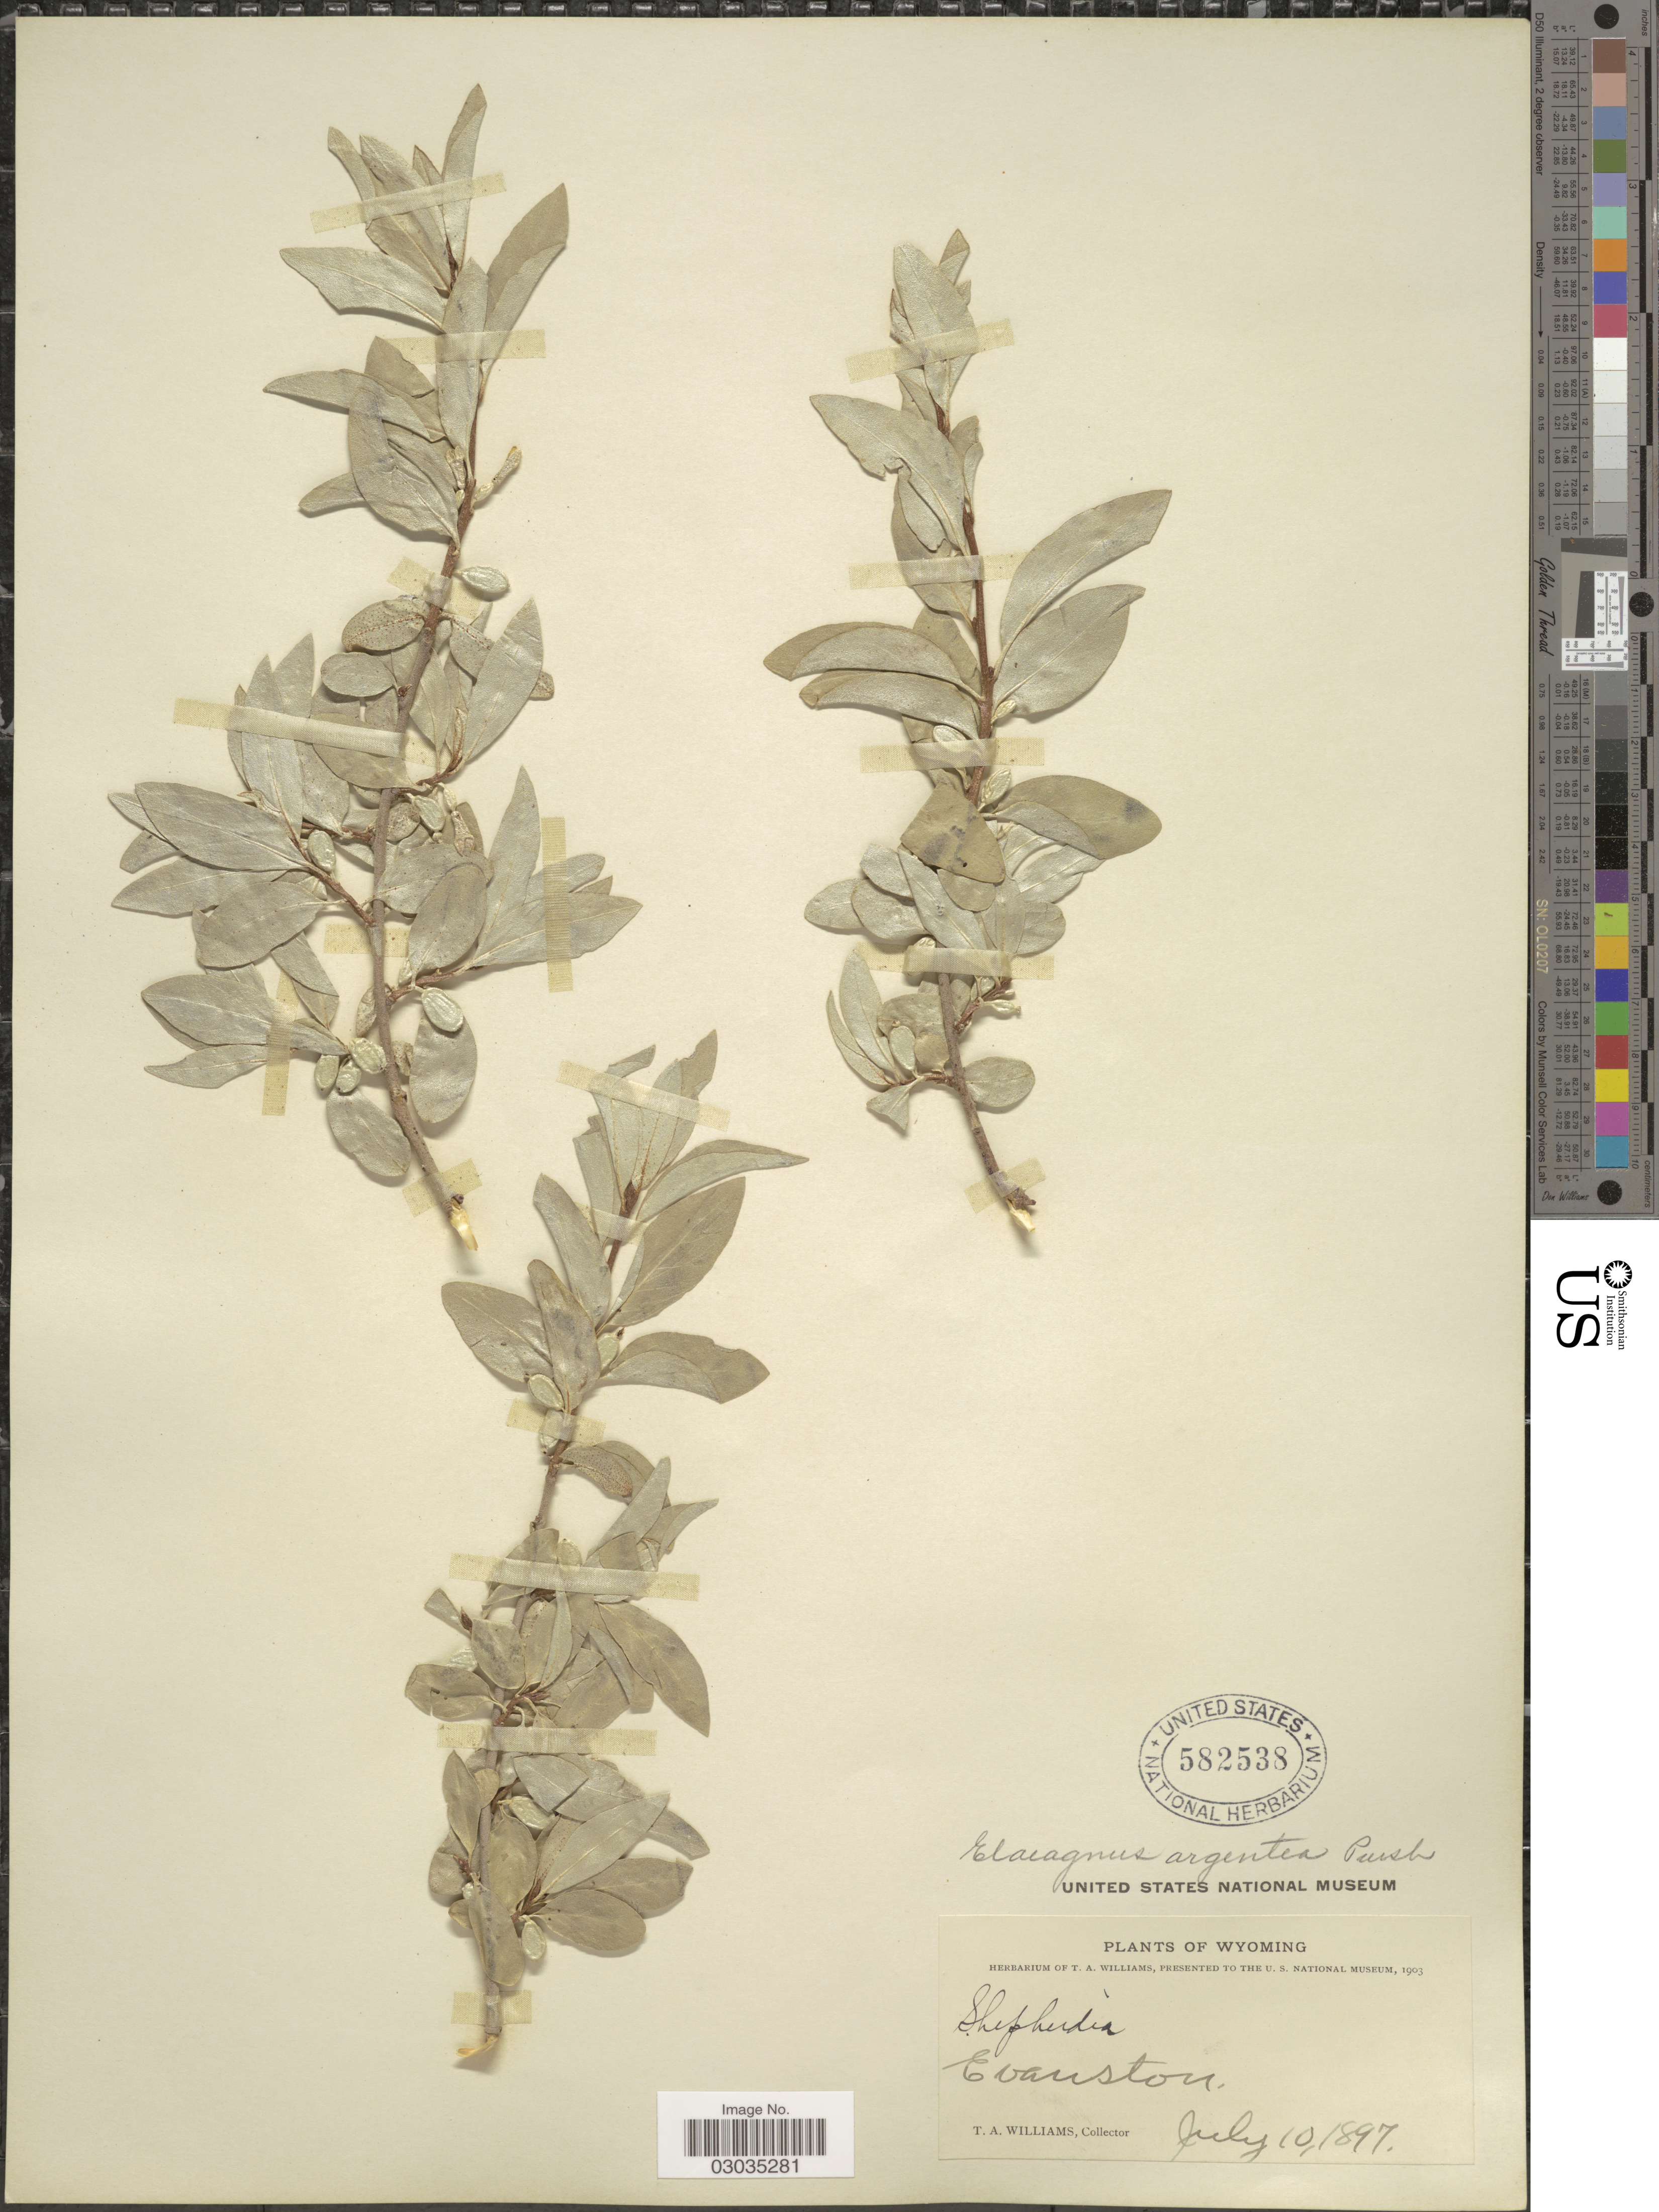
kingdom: Plantae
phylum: Tracheophyta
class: Magnoliopsida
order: Rosales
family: Elaeagnaceae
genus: Elaeagnus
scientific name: Elaeagnus commutata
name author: Bernh. ex Rydb.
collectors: T. Williams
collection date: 1897-07-10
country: United States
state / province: Wyoming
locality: Evanston.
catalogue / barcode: US 582538